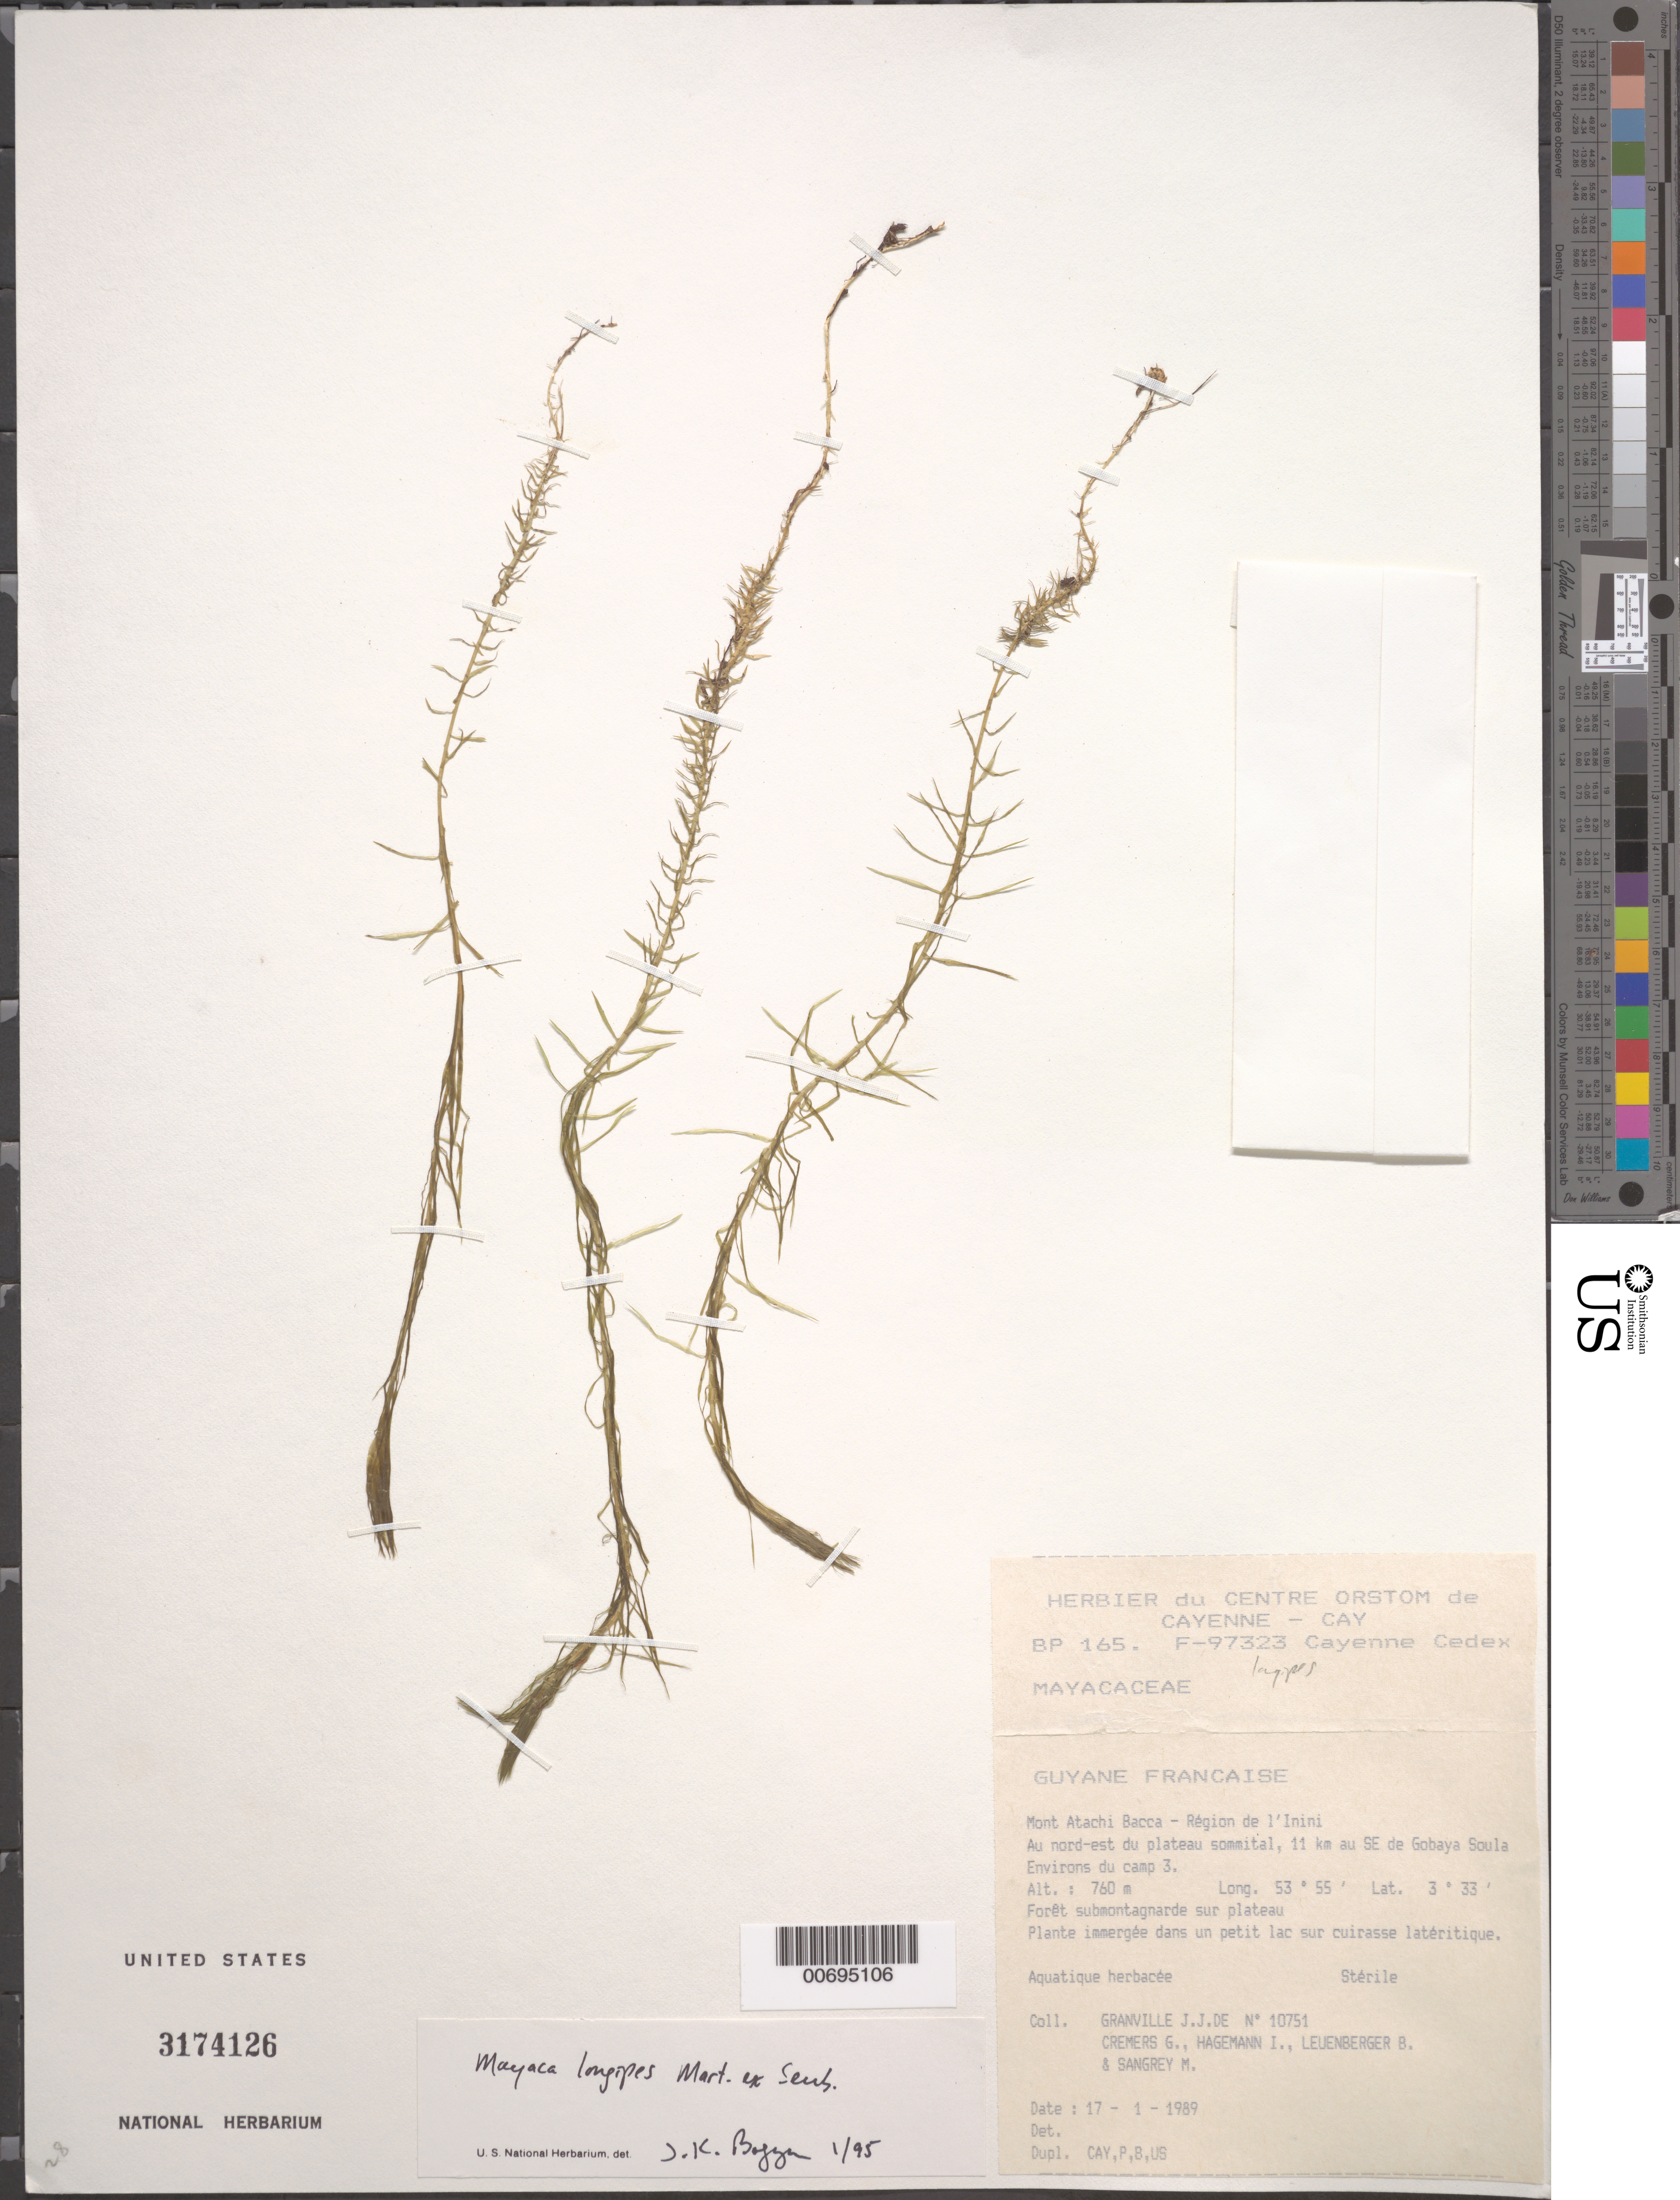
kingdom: Plantae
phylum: Tracheophyta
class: Liliopsida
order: Poales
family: Mayacaceae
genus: Mayaca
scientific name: Mayaca longipes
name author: Mart. ex Seub.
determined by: Boggan, J. K., (US), NMNH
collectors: J.-J. de Granville, G. Cremers, J. Hagemann, B. E. Leuenberger & M. S. Sangrey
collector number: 10751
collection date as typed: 17-Jan-89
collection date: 1989-01-17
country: French Guiana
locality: Mont Atachi Bacca, région de l'Inini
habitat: Forêt submontagnarde sur plateau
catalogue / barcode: US 3174126